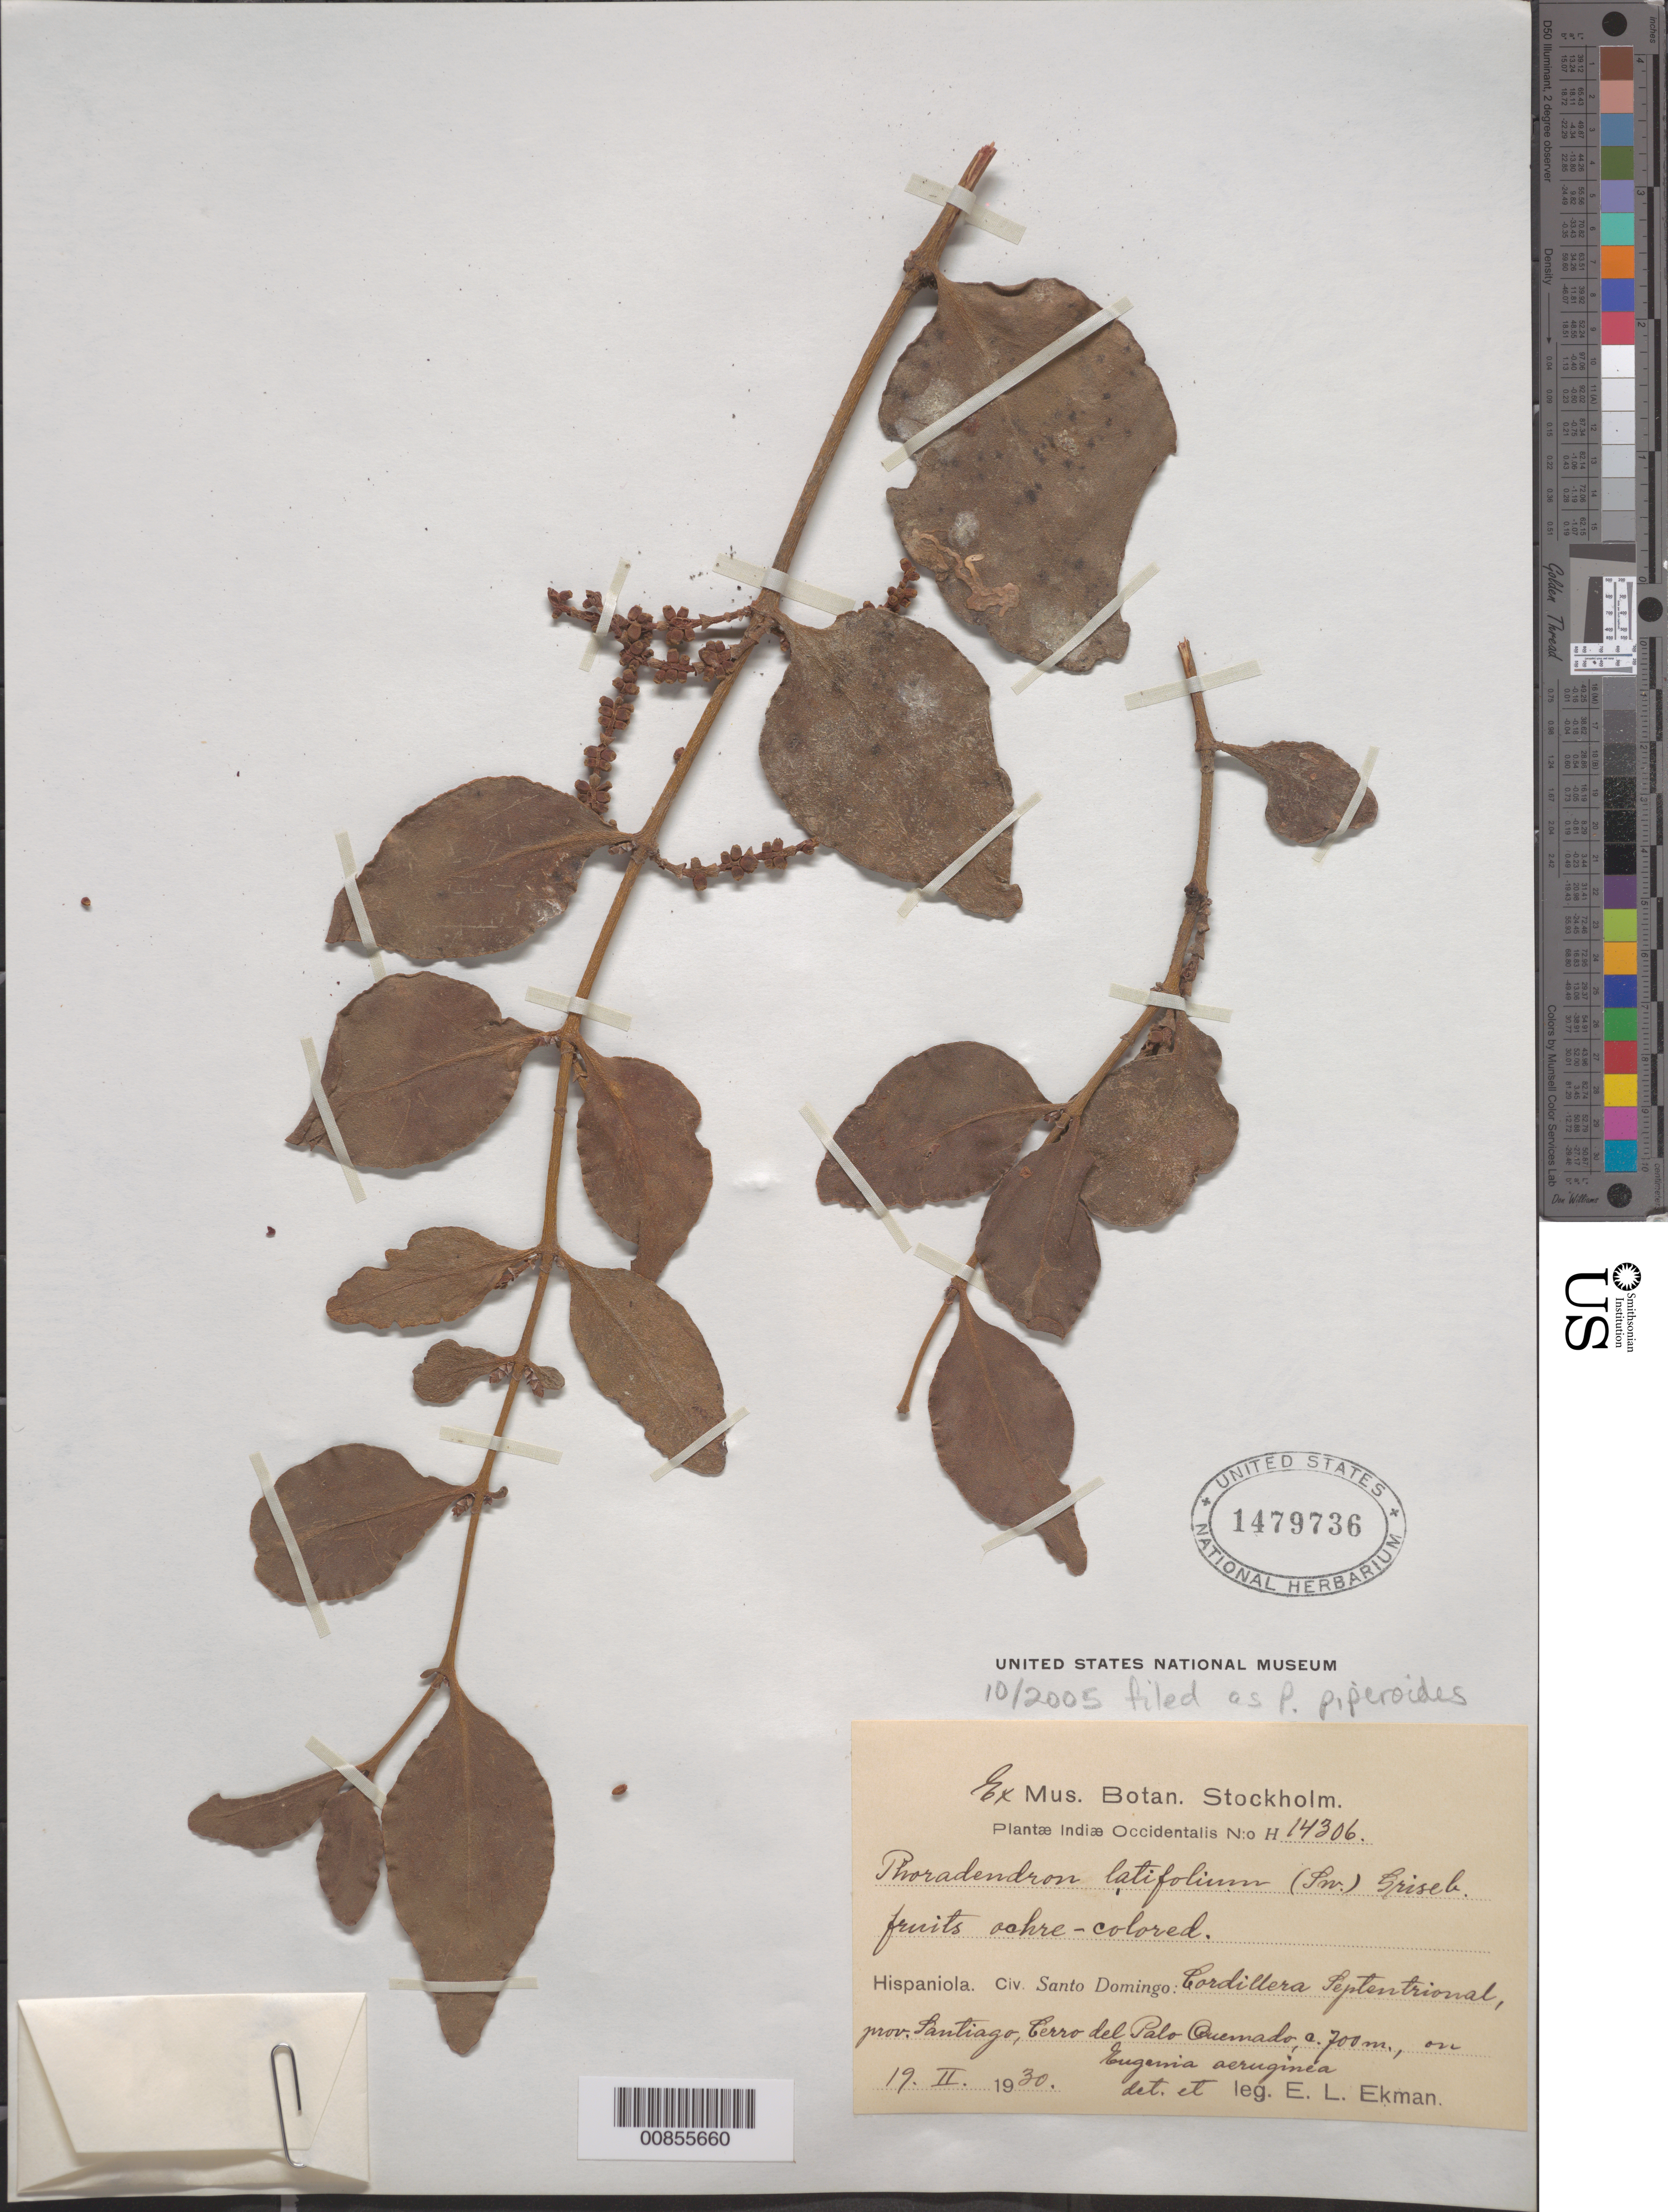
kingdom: Plantae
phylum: Tracheophyta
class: Magnoliopsida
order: Santalales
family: Viscaceae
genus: Phoradendron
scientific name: Phoradendron piperoides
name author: (Kunth) Trel.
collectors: E. L. Ekman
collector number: H 14306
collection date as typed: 19 Feb 1930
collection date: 1930-02-19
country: Dominican Republic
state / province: Santiago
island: Hispaniola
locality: Cordillera Septentrional, Cerro del Palo Quemado.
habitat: On Eugenia aeruginea.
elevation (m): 700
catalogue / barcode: US 1479736